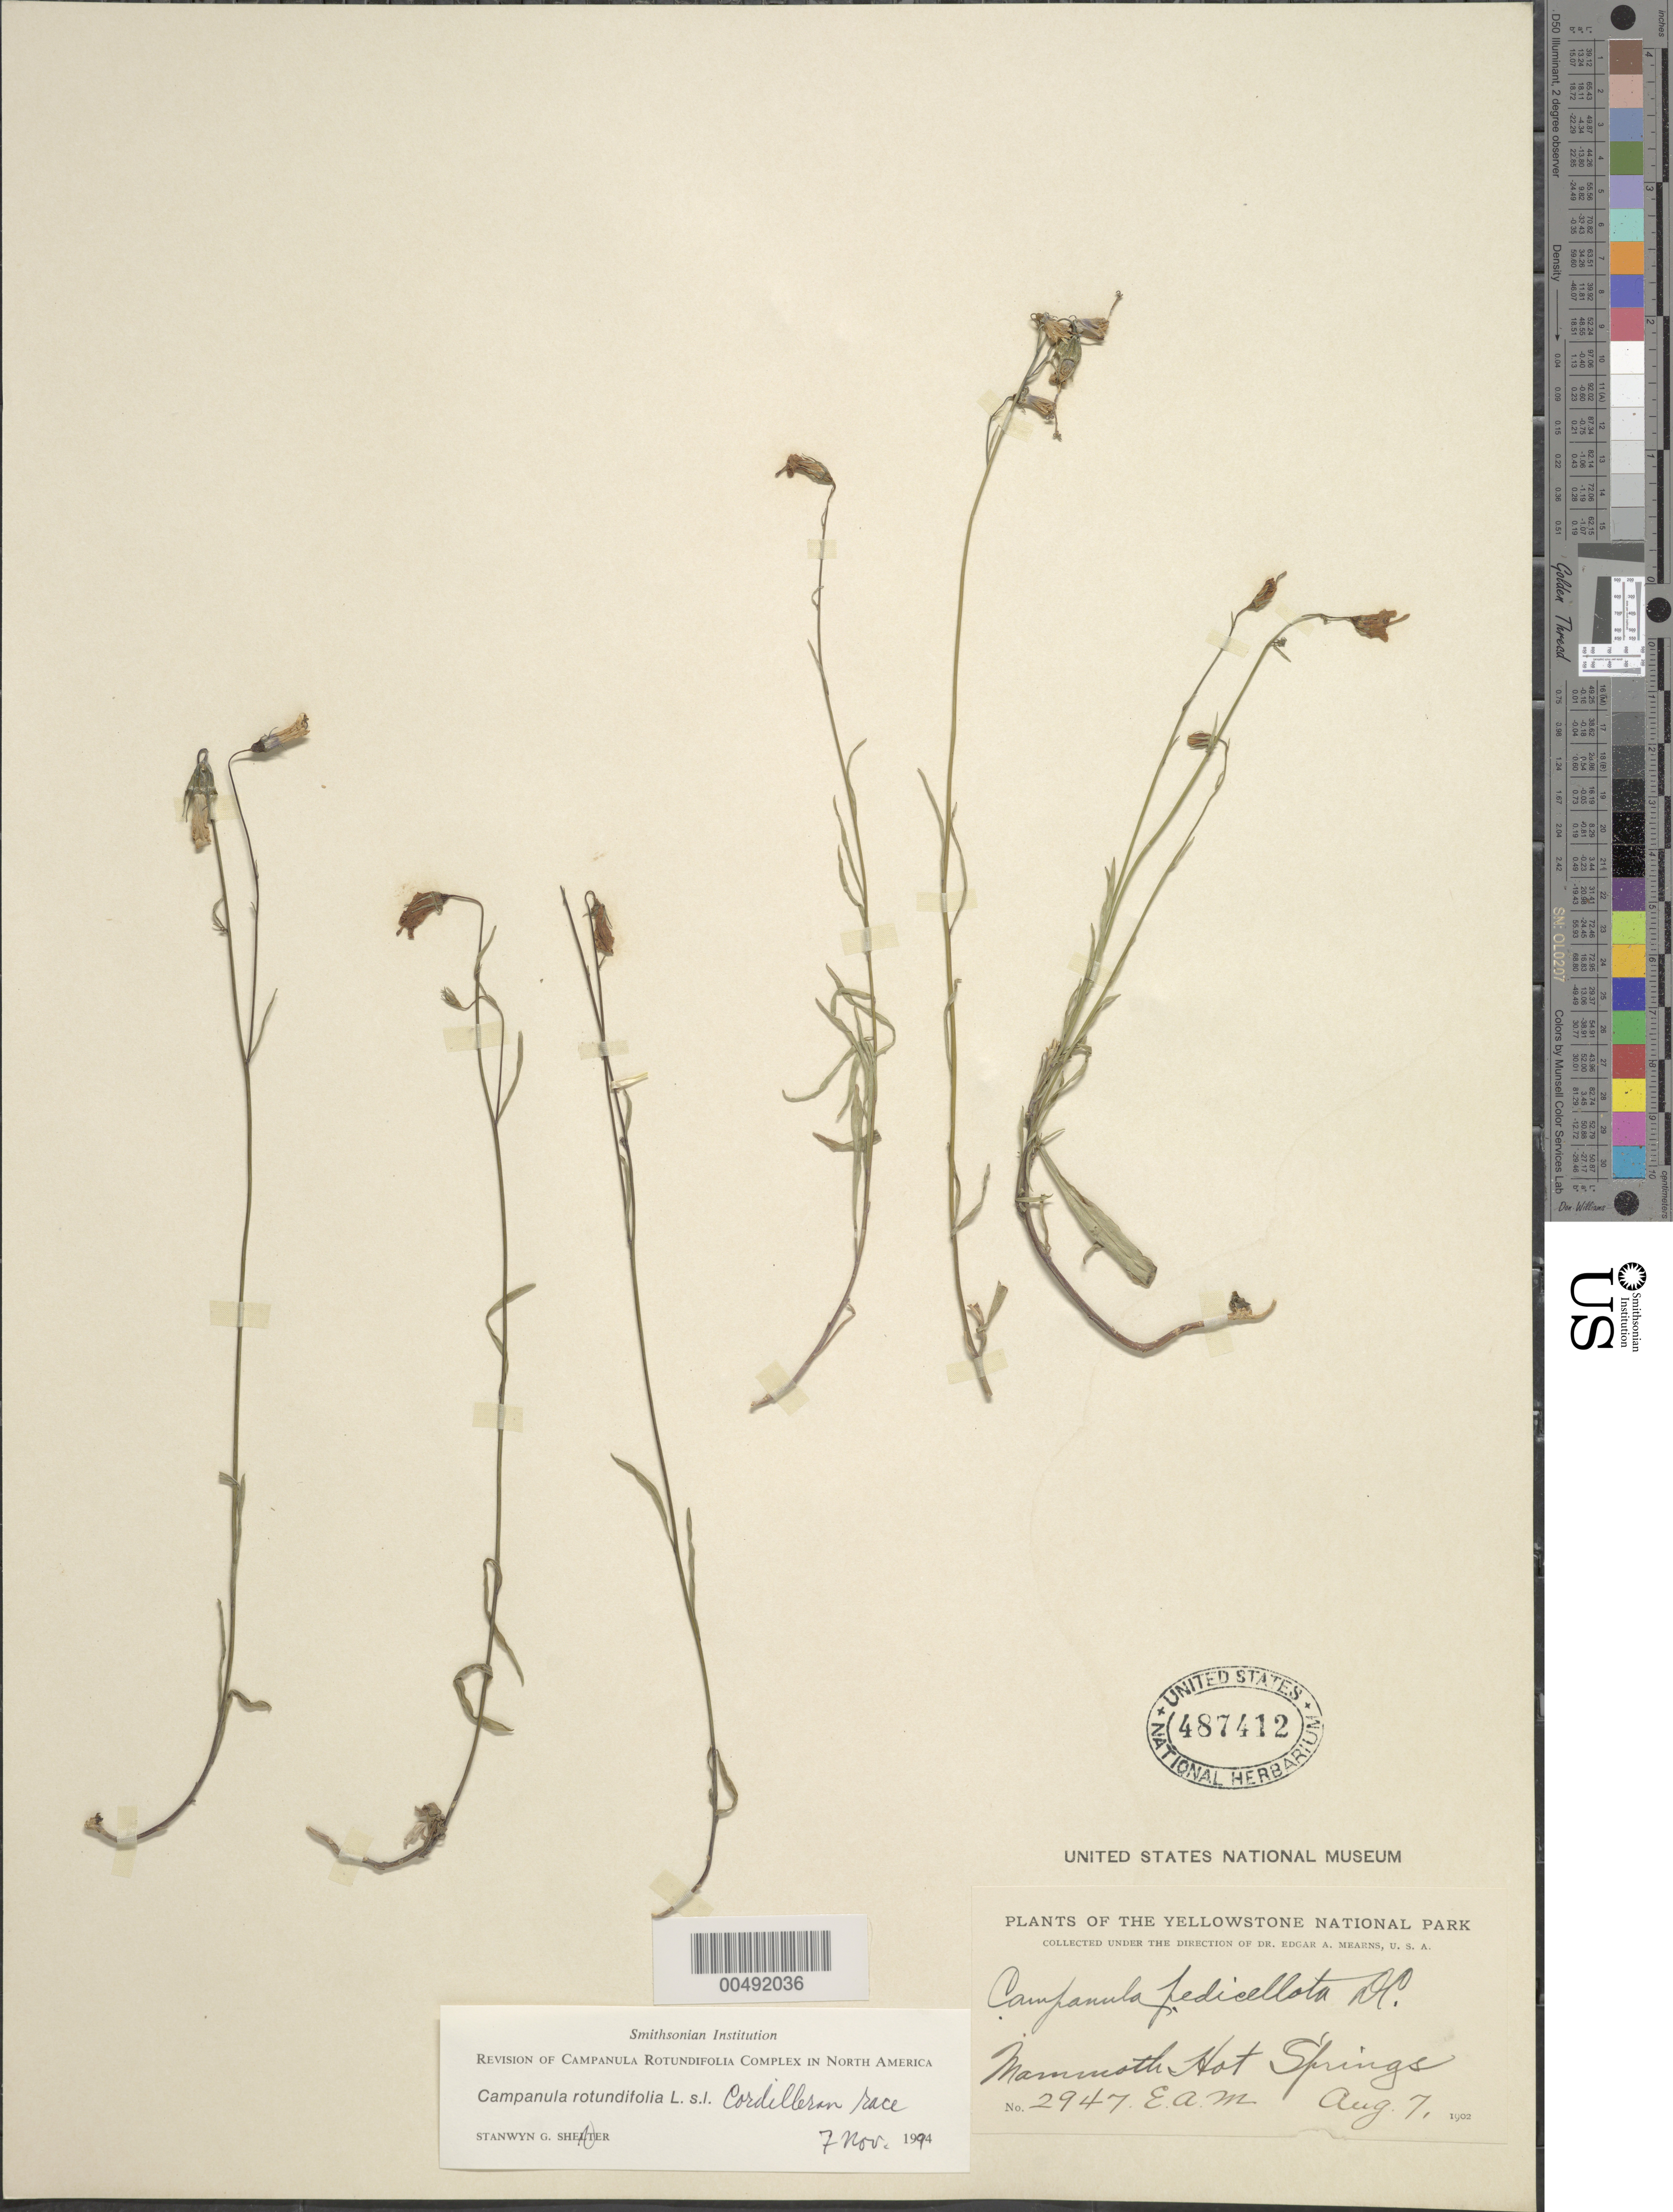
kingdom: Plantae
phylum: Tracheophyta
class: Magnoliopsida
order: Asterales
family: Campanulaceae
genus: Campanula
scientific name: Campanula rotundifolia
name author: L.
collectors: E. A. Mearns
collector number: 2947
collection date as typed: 07 Aug 1902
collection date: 1902-08-07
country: United States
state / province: Wyoming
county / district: Park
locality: Yellowstone National Park, Mammoth Hot Springs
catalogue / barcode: US 487412